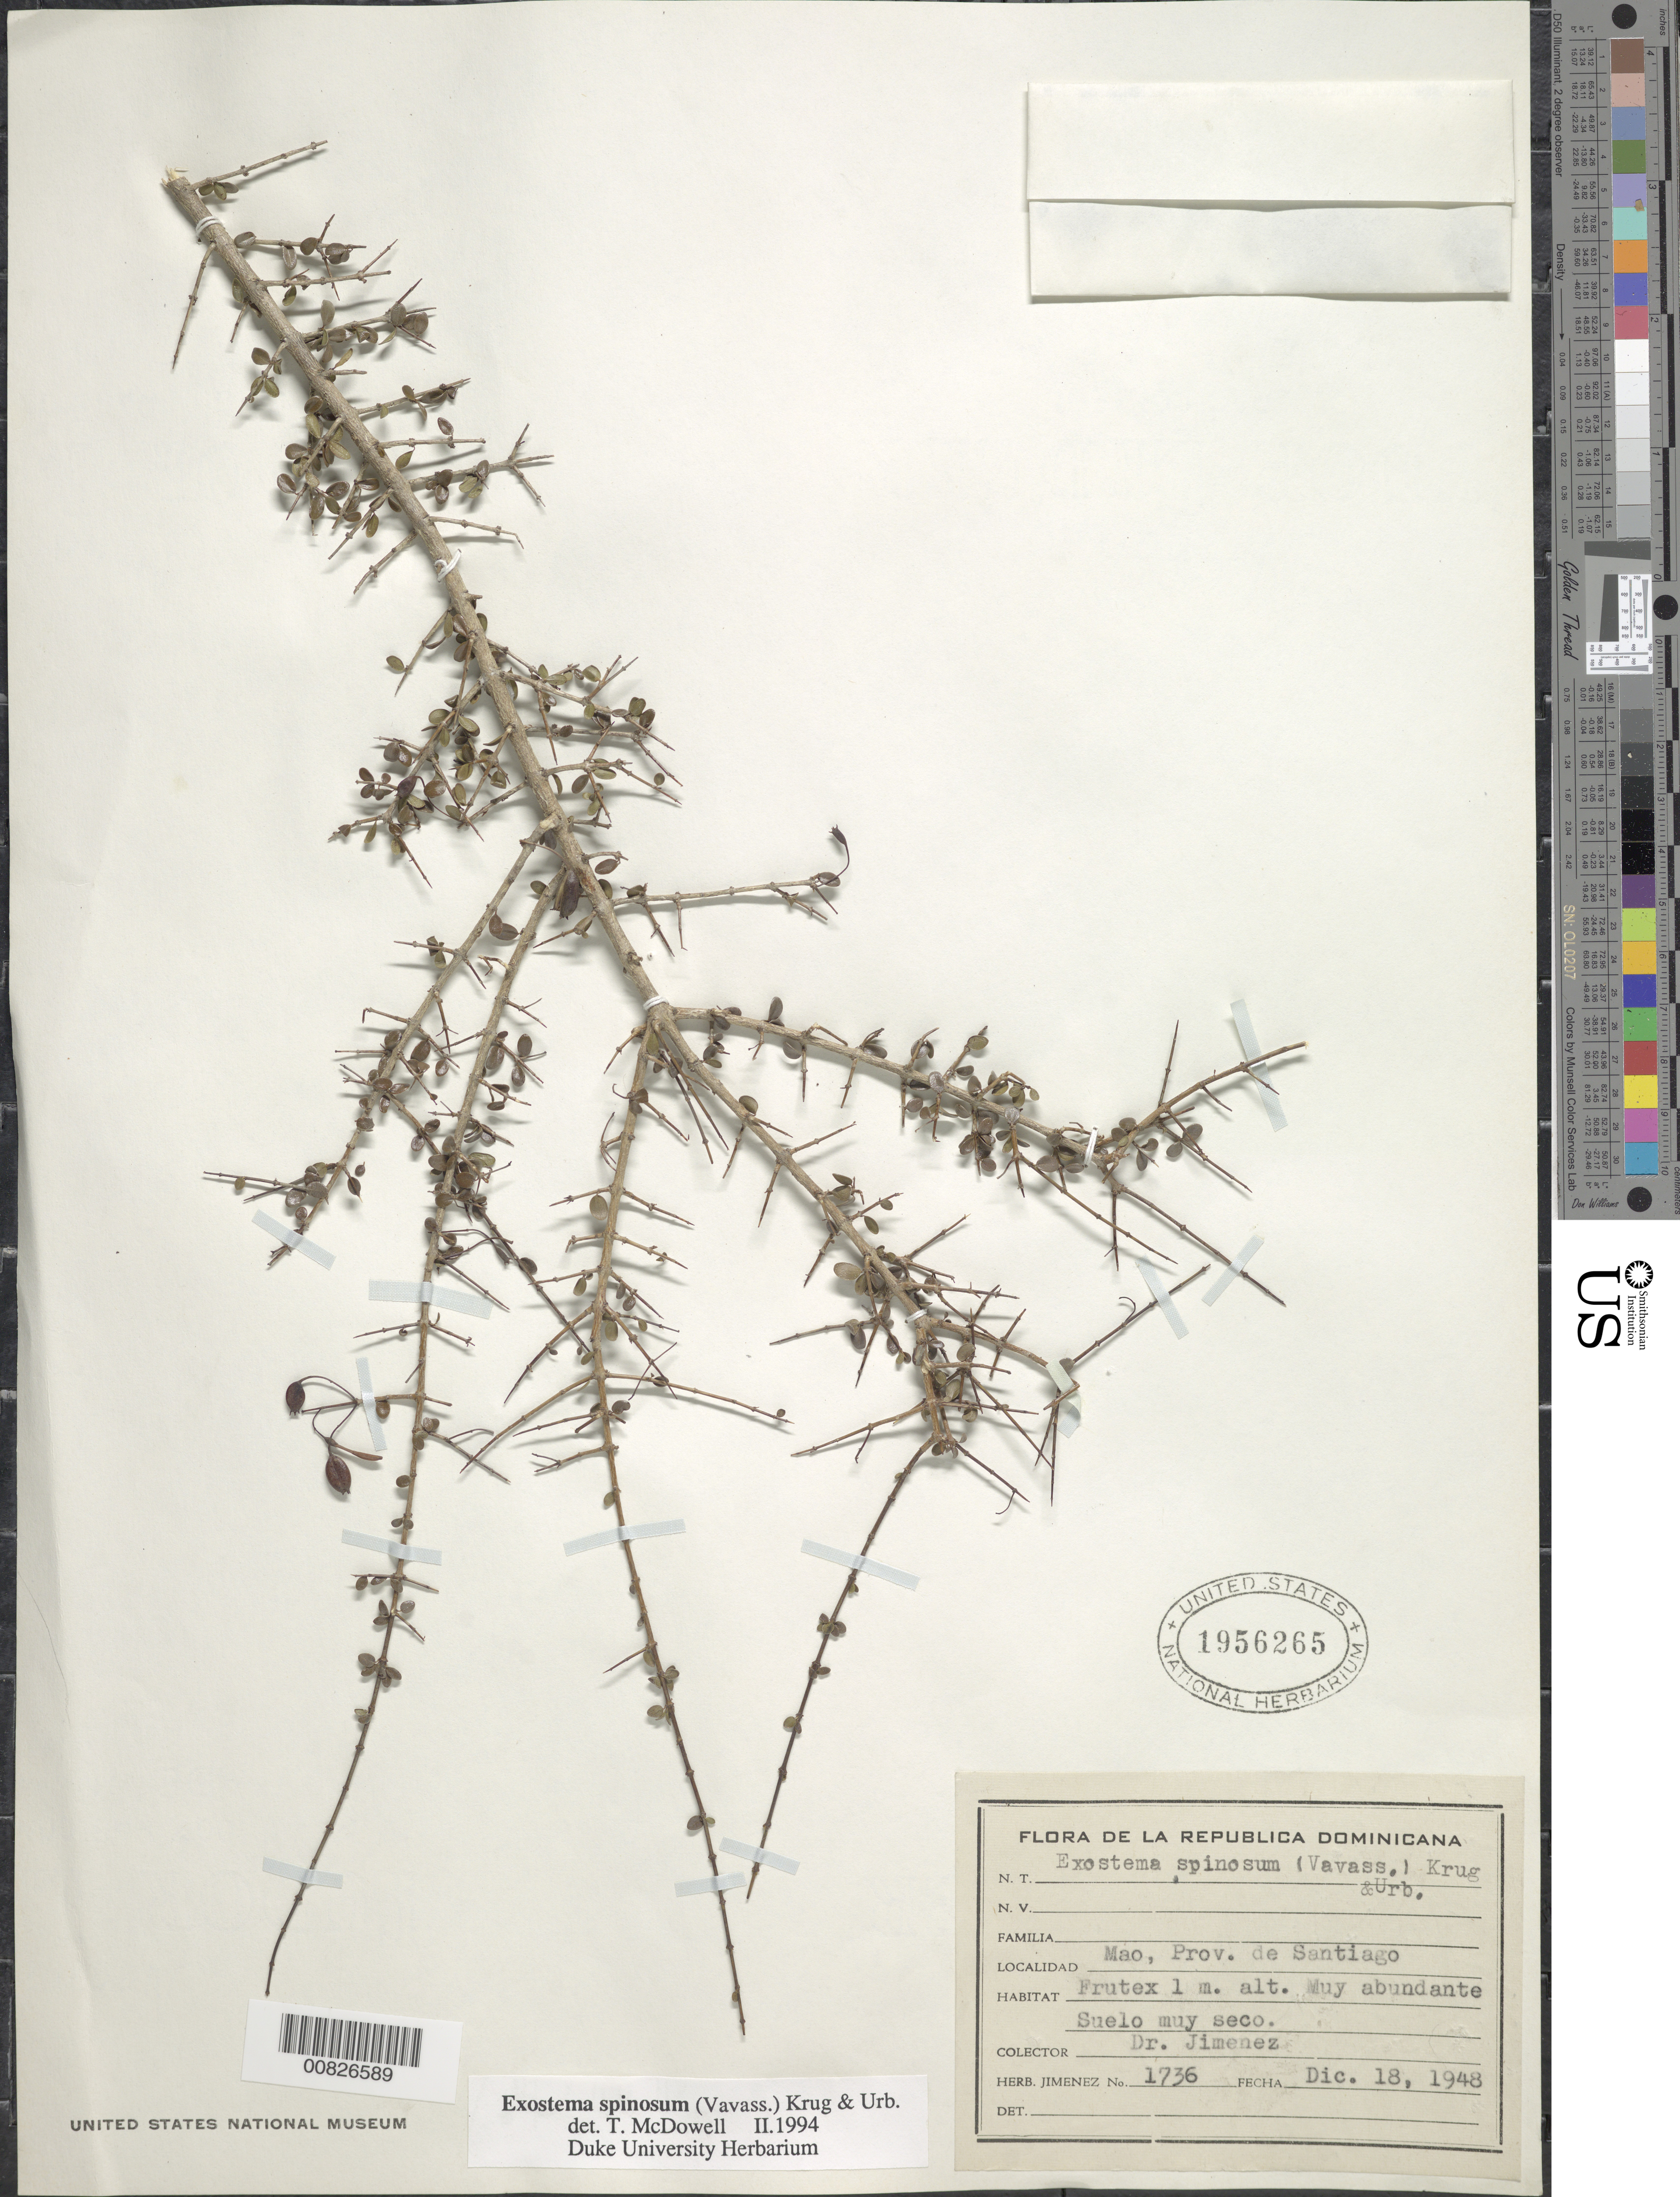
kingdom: Plantae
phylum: Tracheophyta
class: Magnoliopsida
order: Gentianales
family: Rubiaceae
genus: Exostema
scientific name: Exostema spinosum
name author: (Vavass.) Krug & Urb.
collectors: J. J. Jiménez Almonte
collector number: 1736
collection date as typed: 18 Dec 1948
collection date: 1948-12-18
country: Dominican Republic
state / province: Santiago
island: Hispaniola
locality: Mao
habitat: Suelo muy seco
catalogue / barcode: US 1956265